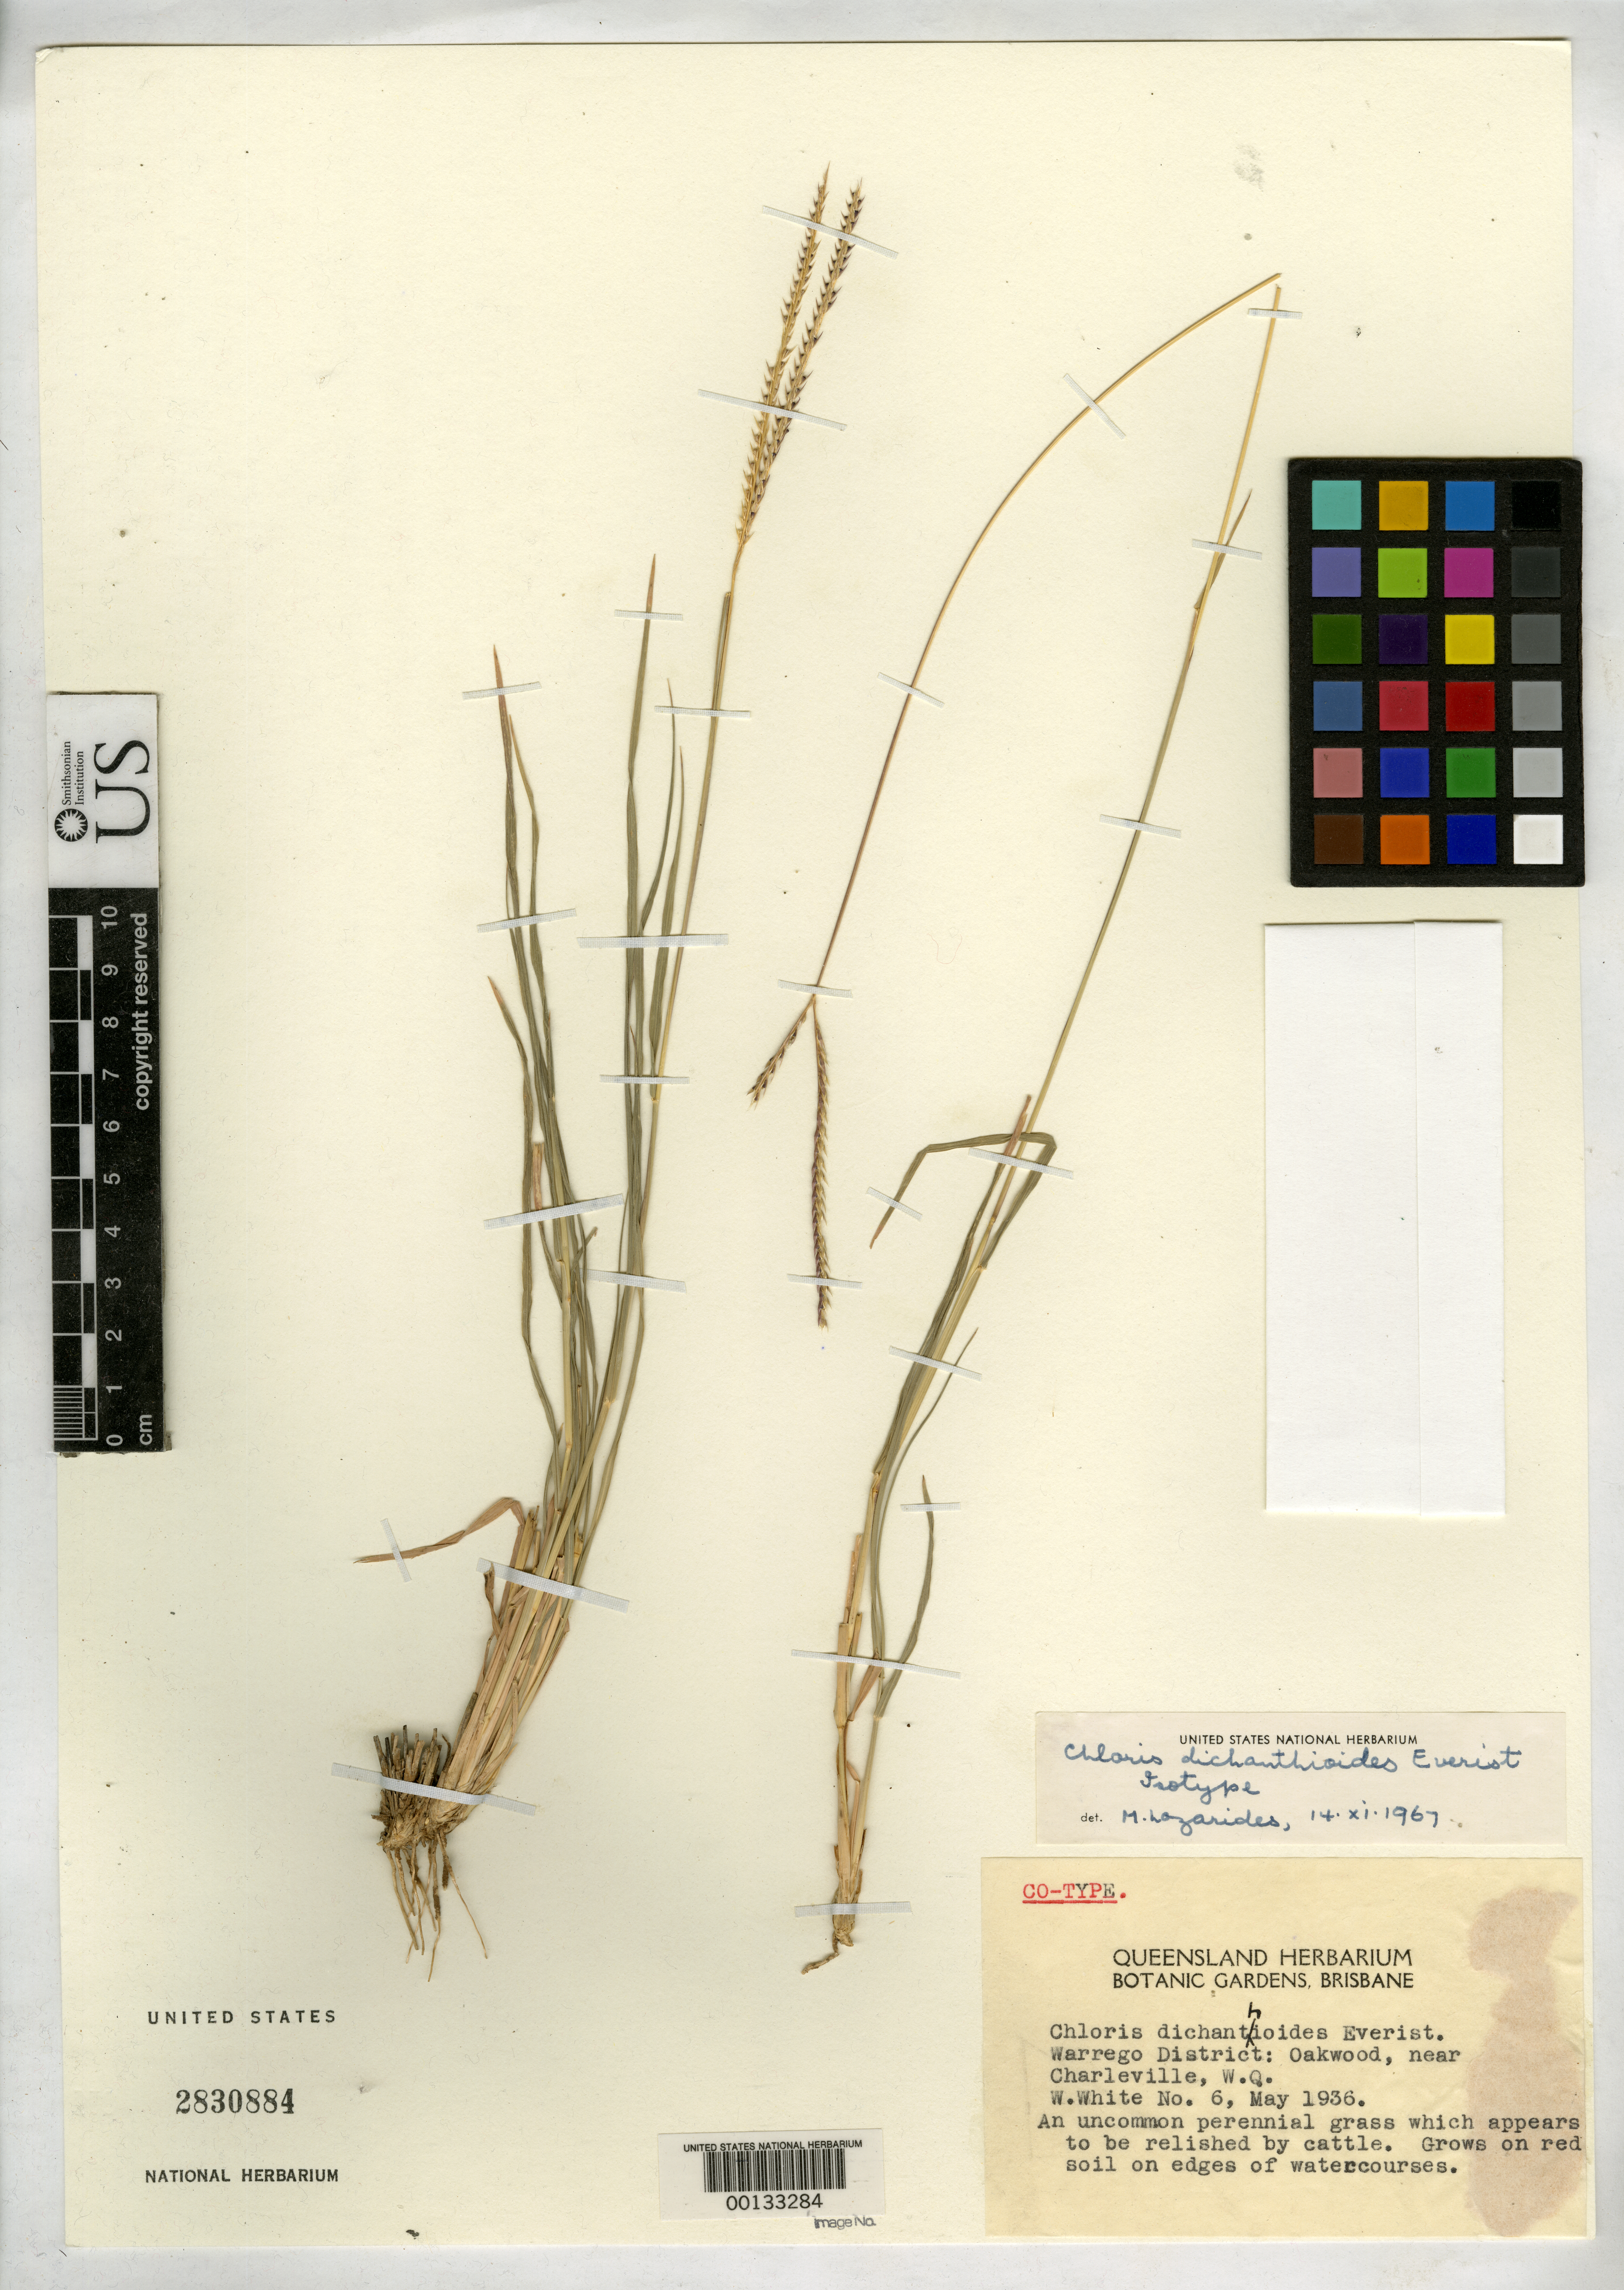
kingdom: Plantae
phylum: Tracheophyta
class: Liliopsida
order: Poales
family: Poaceae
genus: Chloris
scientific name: Chloris dichanthioides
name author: Everist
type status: Isotype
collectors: W. White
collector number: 6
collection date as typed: May 1936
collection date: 1936-05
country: Australia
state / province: Queensland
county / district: Warrego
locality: Oakwood north of Charleville.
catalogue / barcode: US 2830884